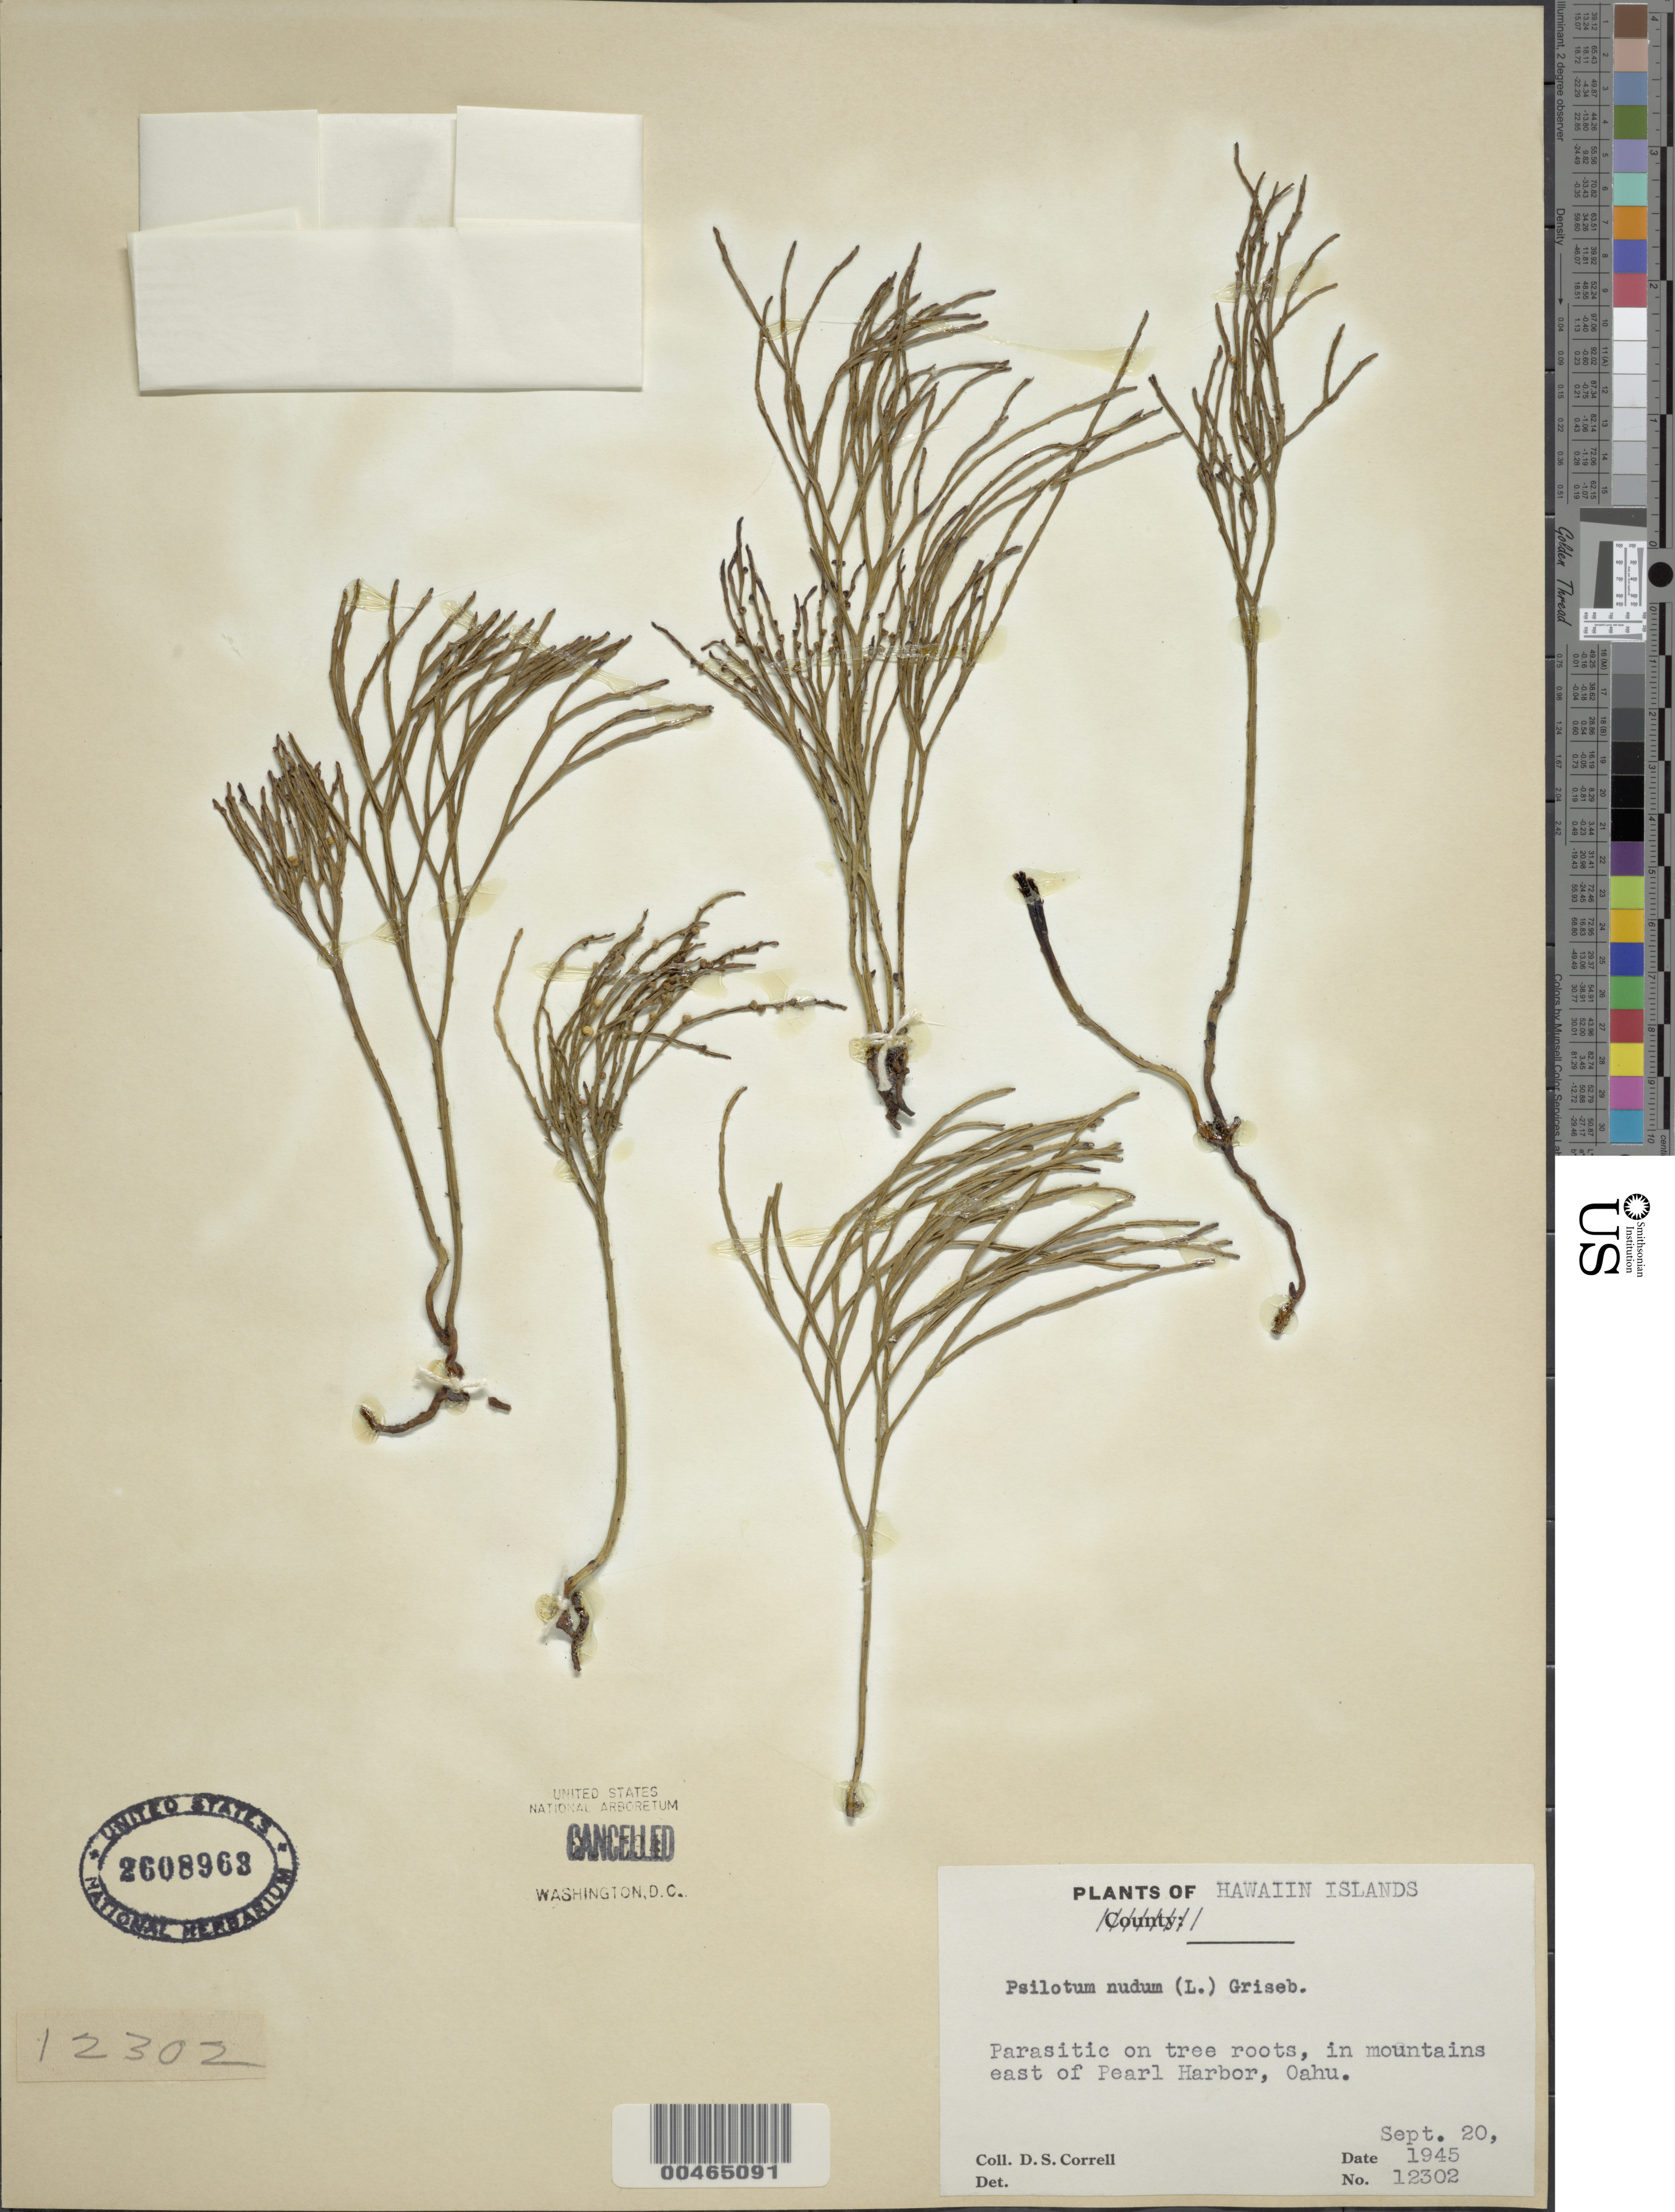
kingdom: Plantae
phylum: Tracheophyta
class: Polypodiopsida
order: Psilotales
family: Psilotaceae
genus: Psilotum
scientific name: Psilotum nudum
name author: (L.) P. Beauv.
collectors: D. S. Correll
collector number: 12303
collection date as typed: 20 Sep 1945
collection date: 1945-09-20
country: United States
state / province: Hawaii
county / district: Honolulu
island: Oahu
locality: Mountains east of Pearl Harbor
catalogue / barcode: US 2608963